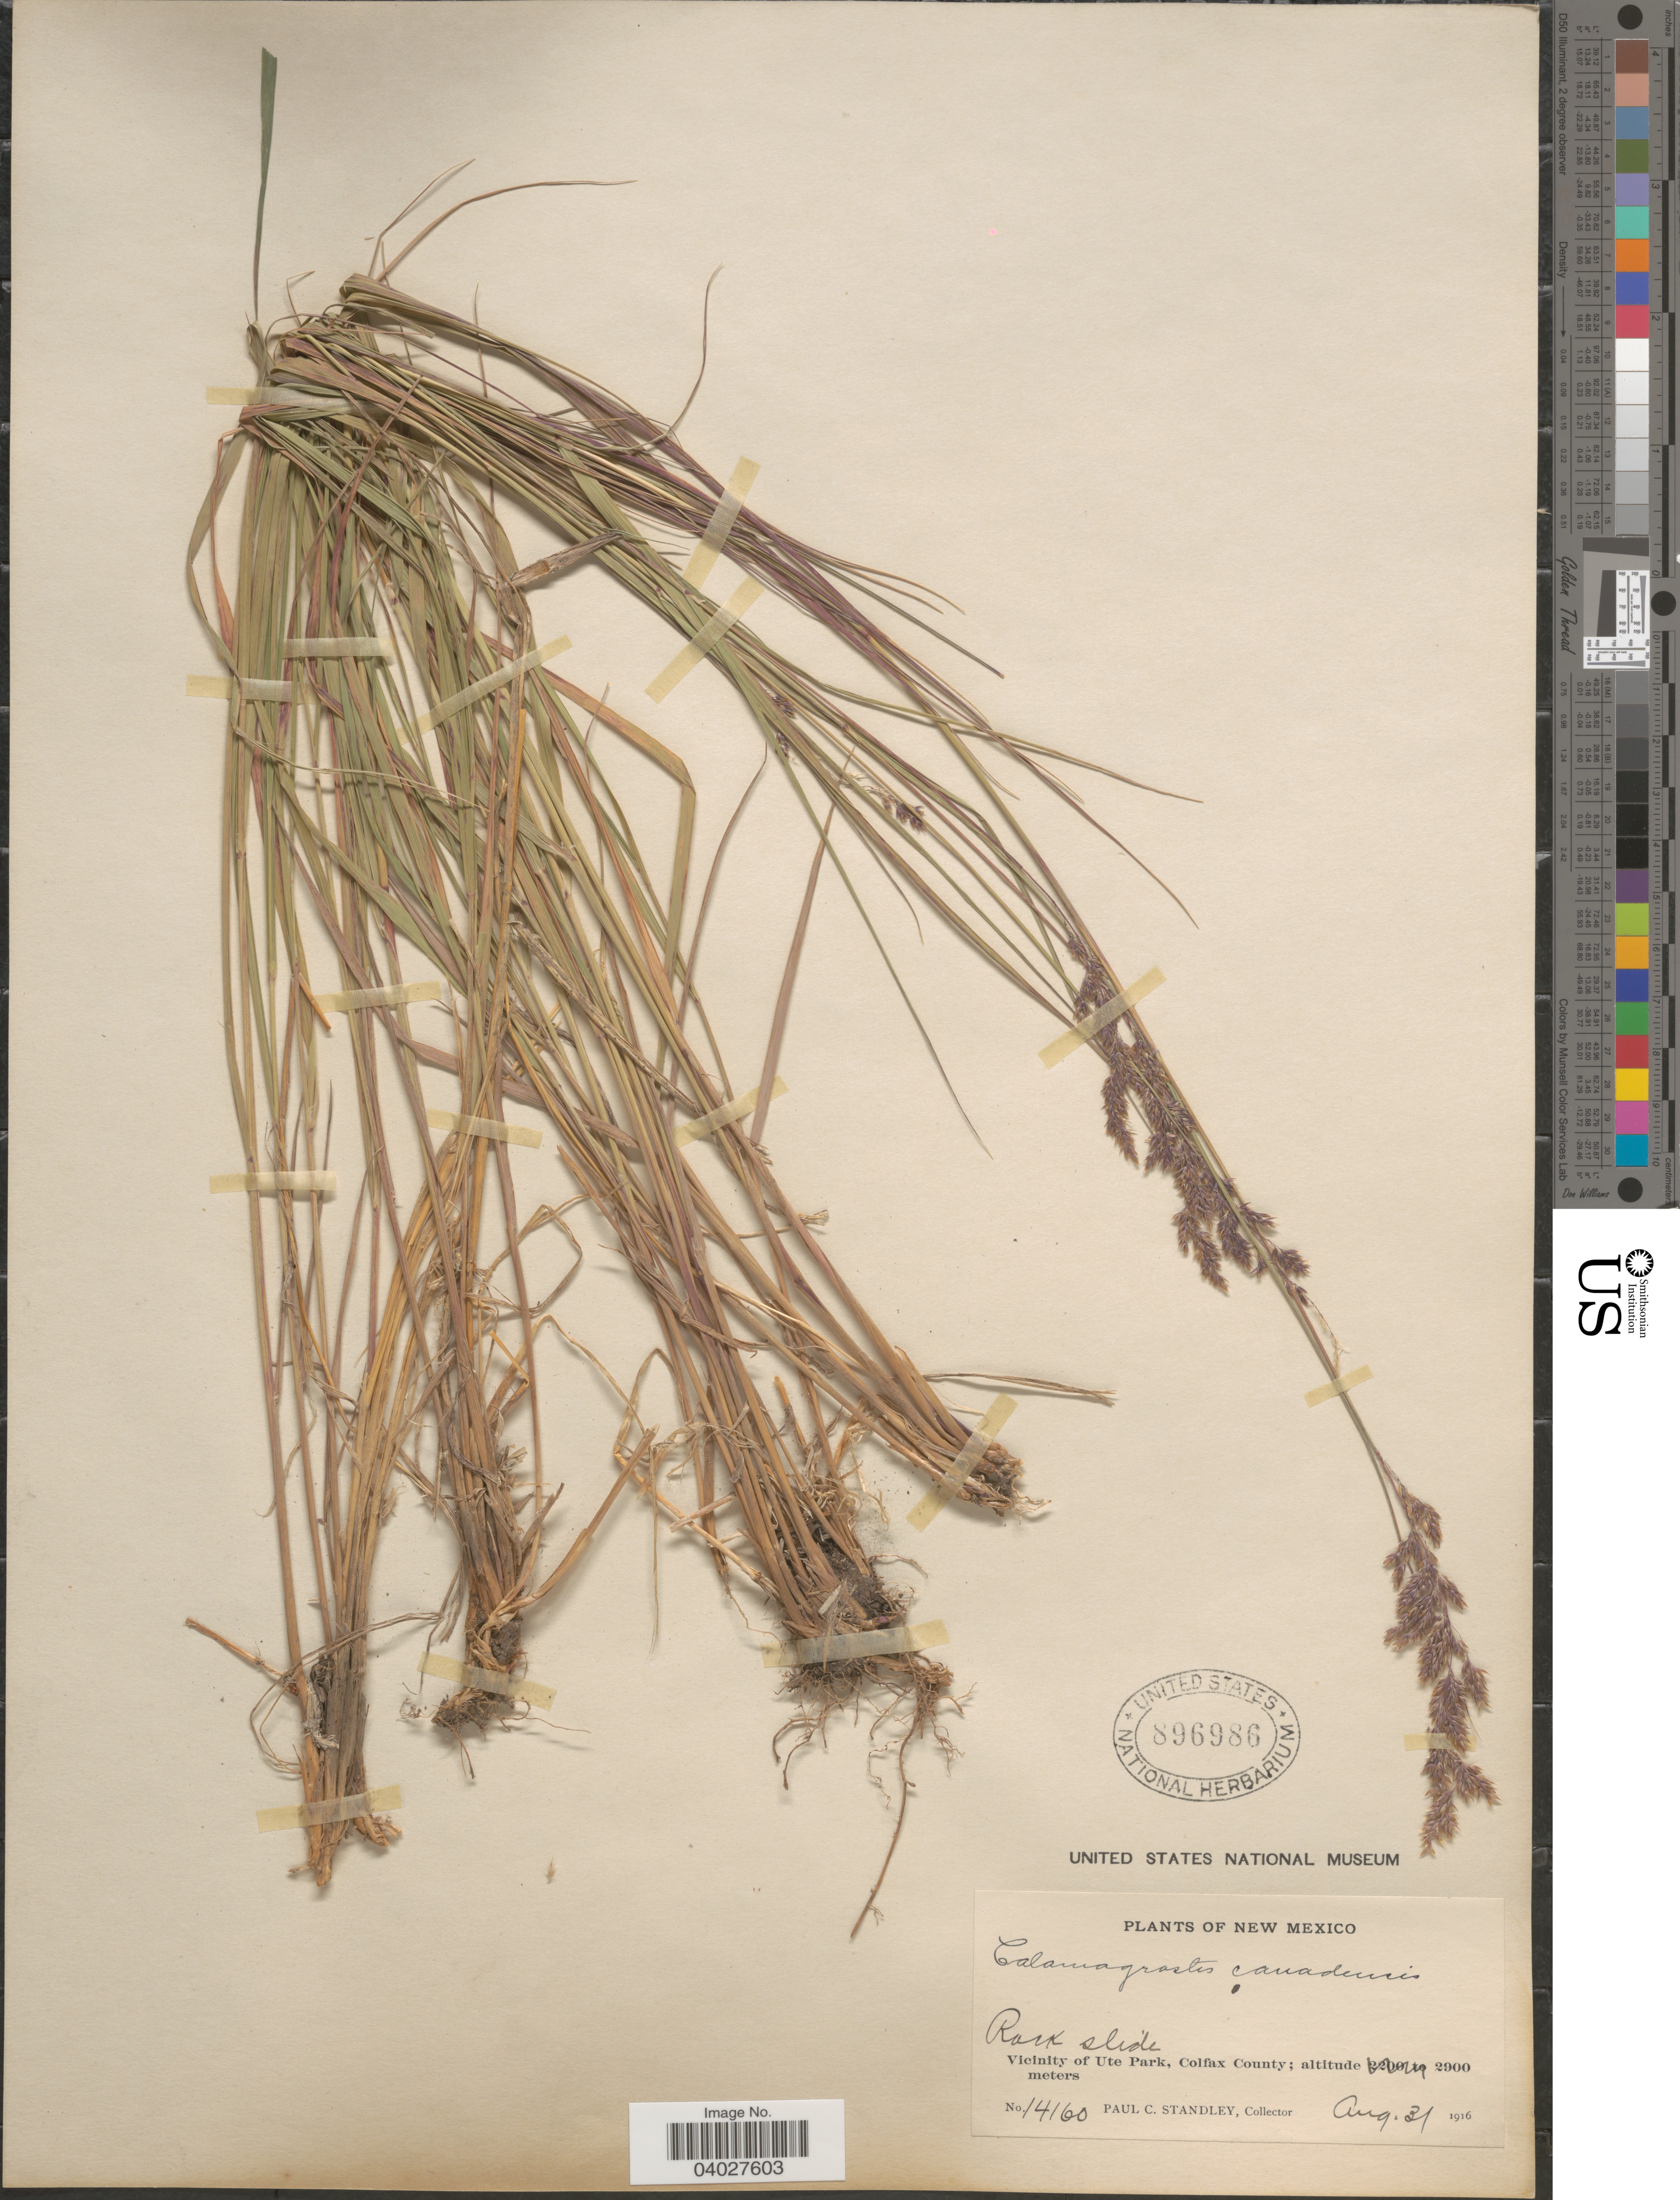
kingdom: Plantae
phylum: Tracheophyta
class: Liliopsida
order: Poales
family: Poaceae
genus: Calamagrostis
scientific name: Calamagrostis canadensis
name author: (Michx.) P. Beauv.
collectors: P. C. Standley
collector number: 14160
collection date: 1916-08-31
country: United States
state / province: New Mexico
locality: Vicinity of Ute Park, Colfax County.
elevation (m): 2900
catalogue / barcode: US 896986